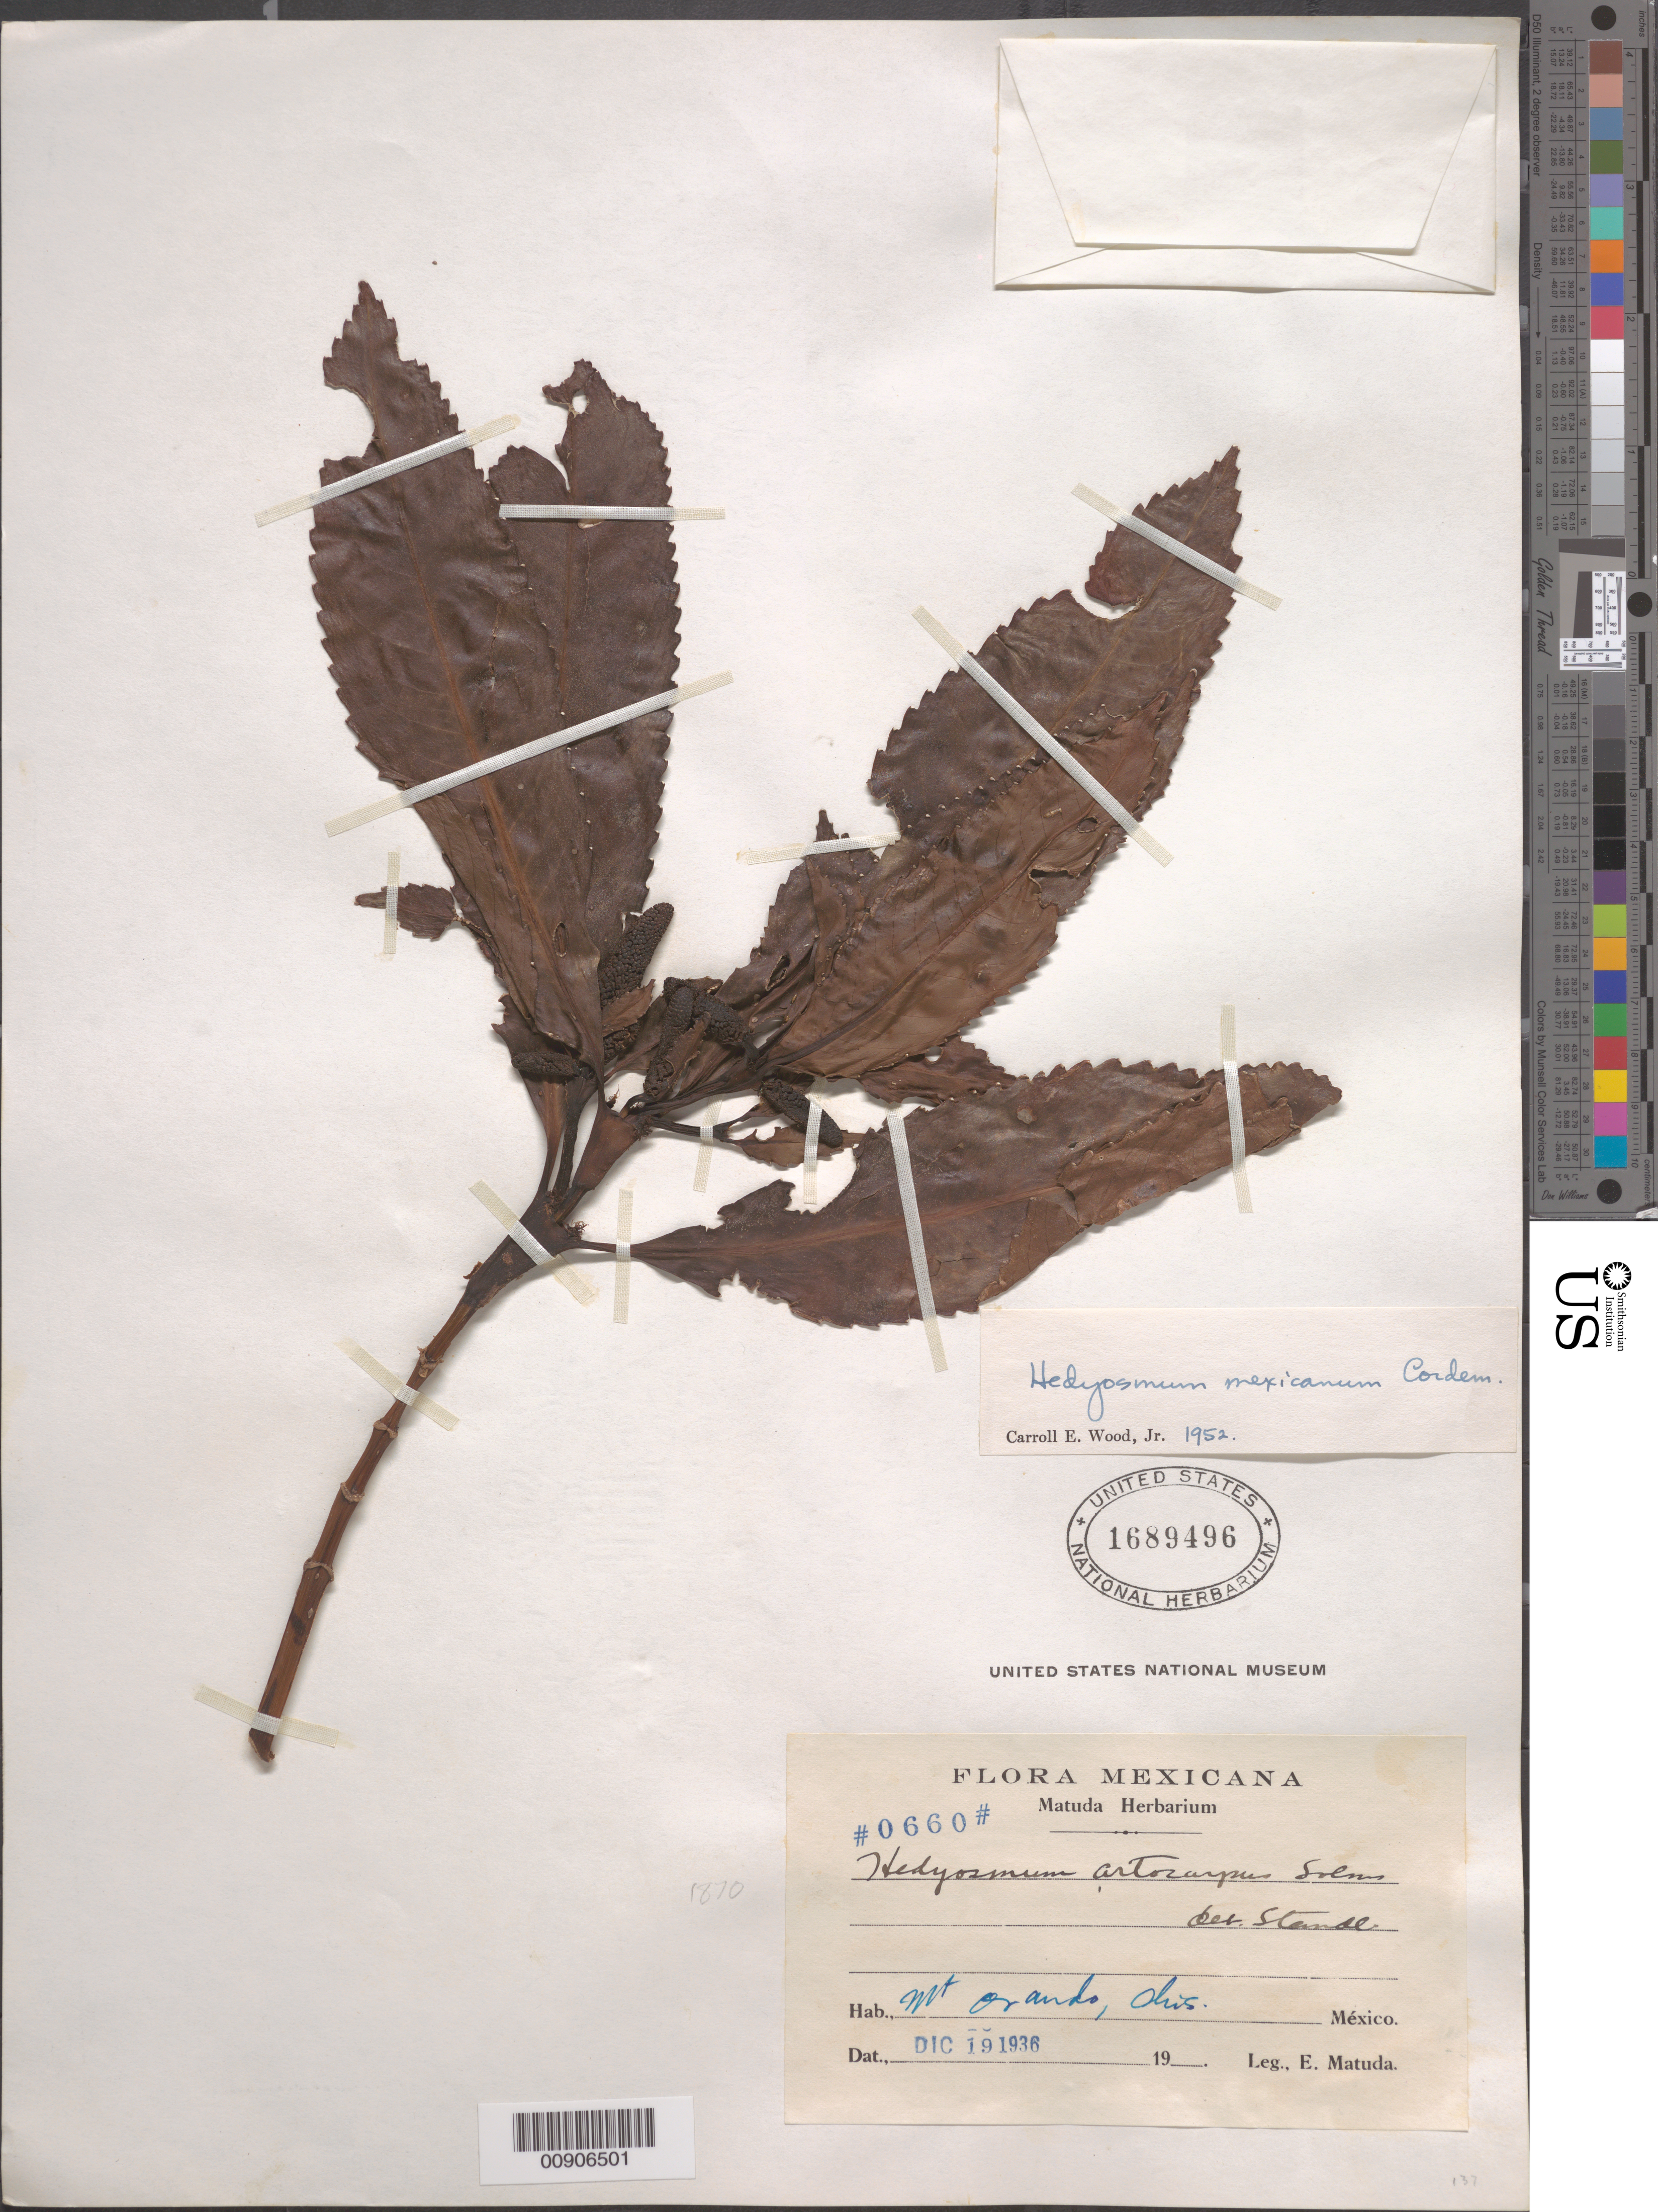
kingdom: Plantae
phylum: Tracheophyta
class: Magnoliopsida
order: Chloranthales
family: Chloranthaceae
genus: Hedyosmum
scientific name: Hedyosmum mexicanum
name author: C. Cordem.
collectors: E. Matuda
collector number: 0660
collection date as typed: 19 Dec 1936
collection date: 1936-12-19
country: Mexico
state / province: Chiapas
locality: Mt. Ovando, Chiapas.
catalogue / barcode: US 1689496